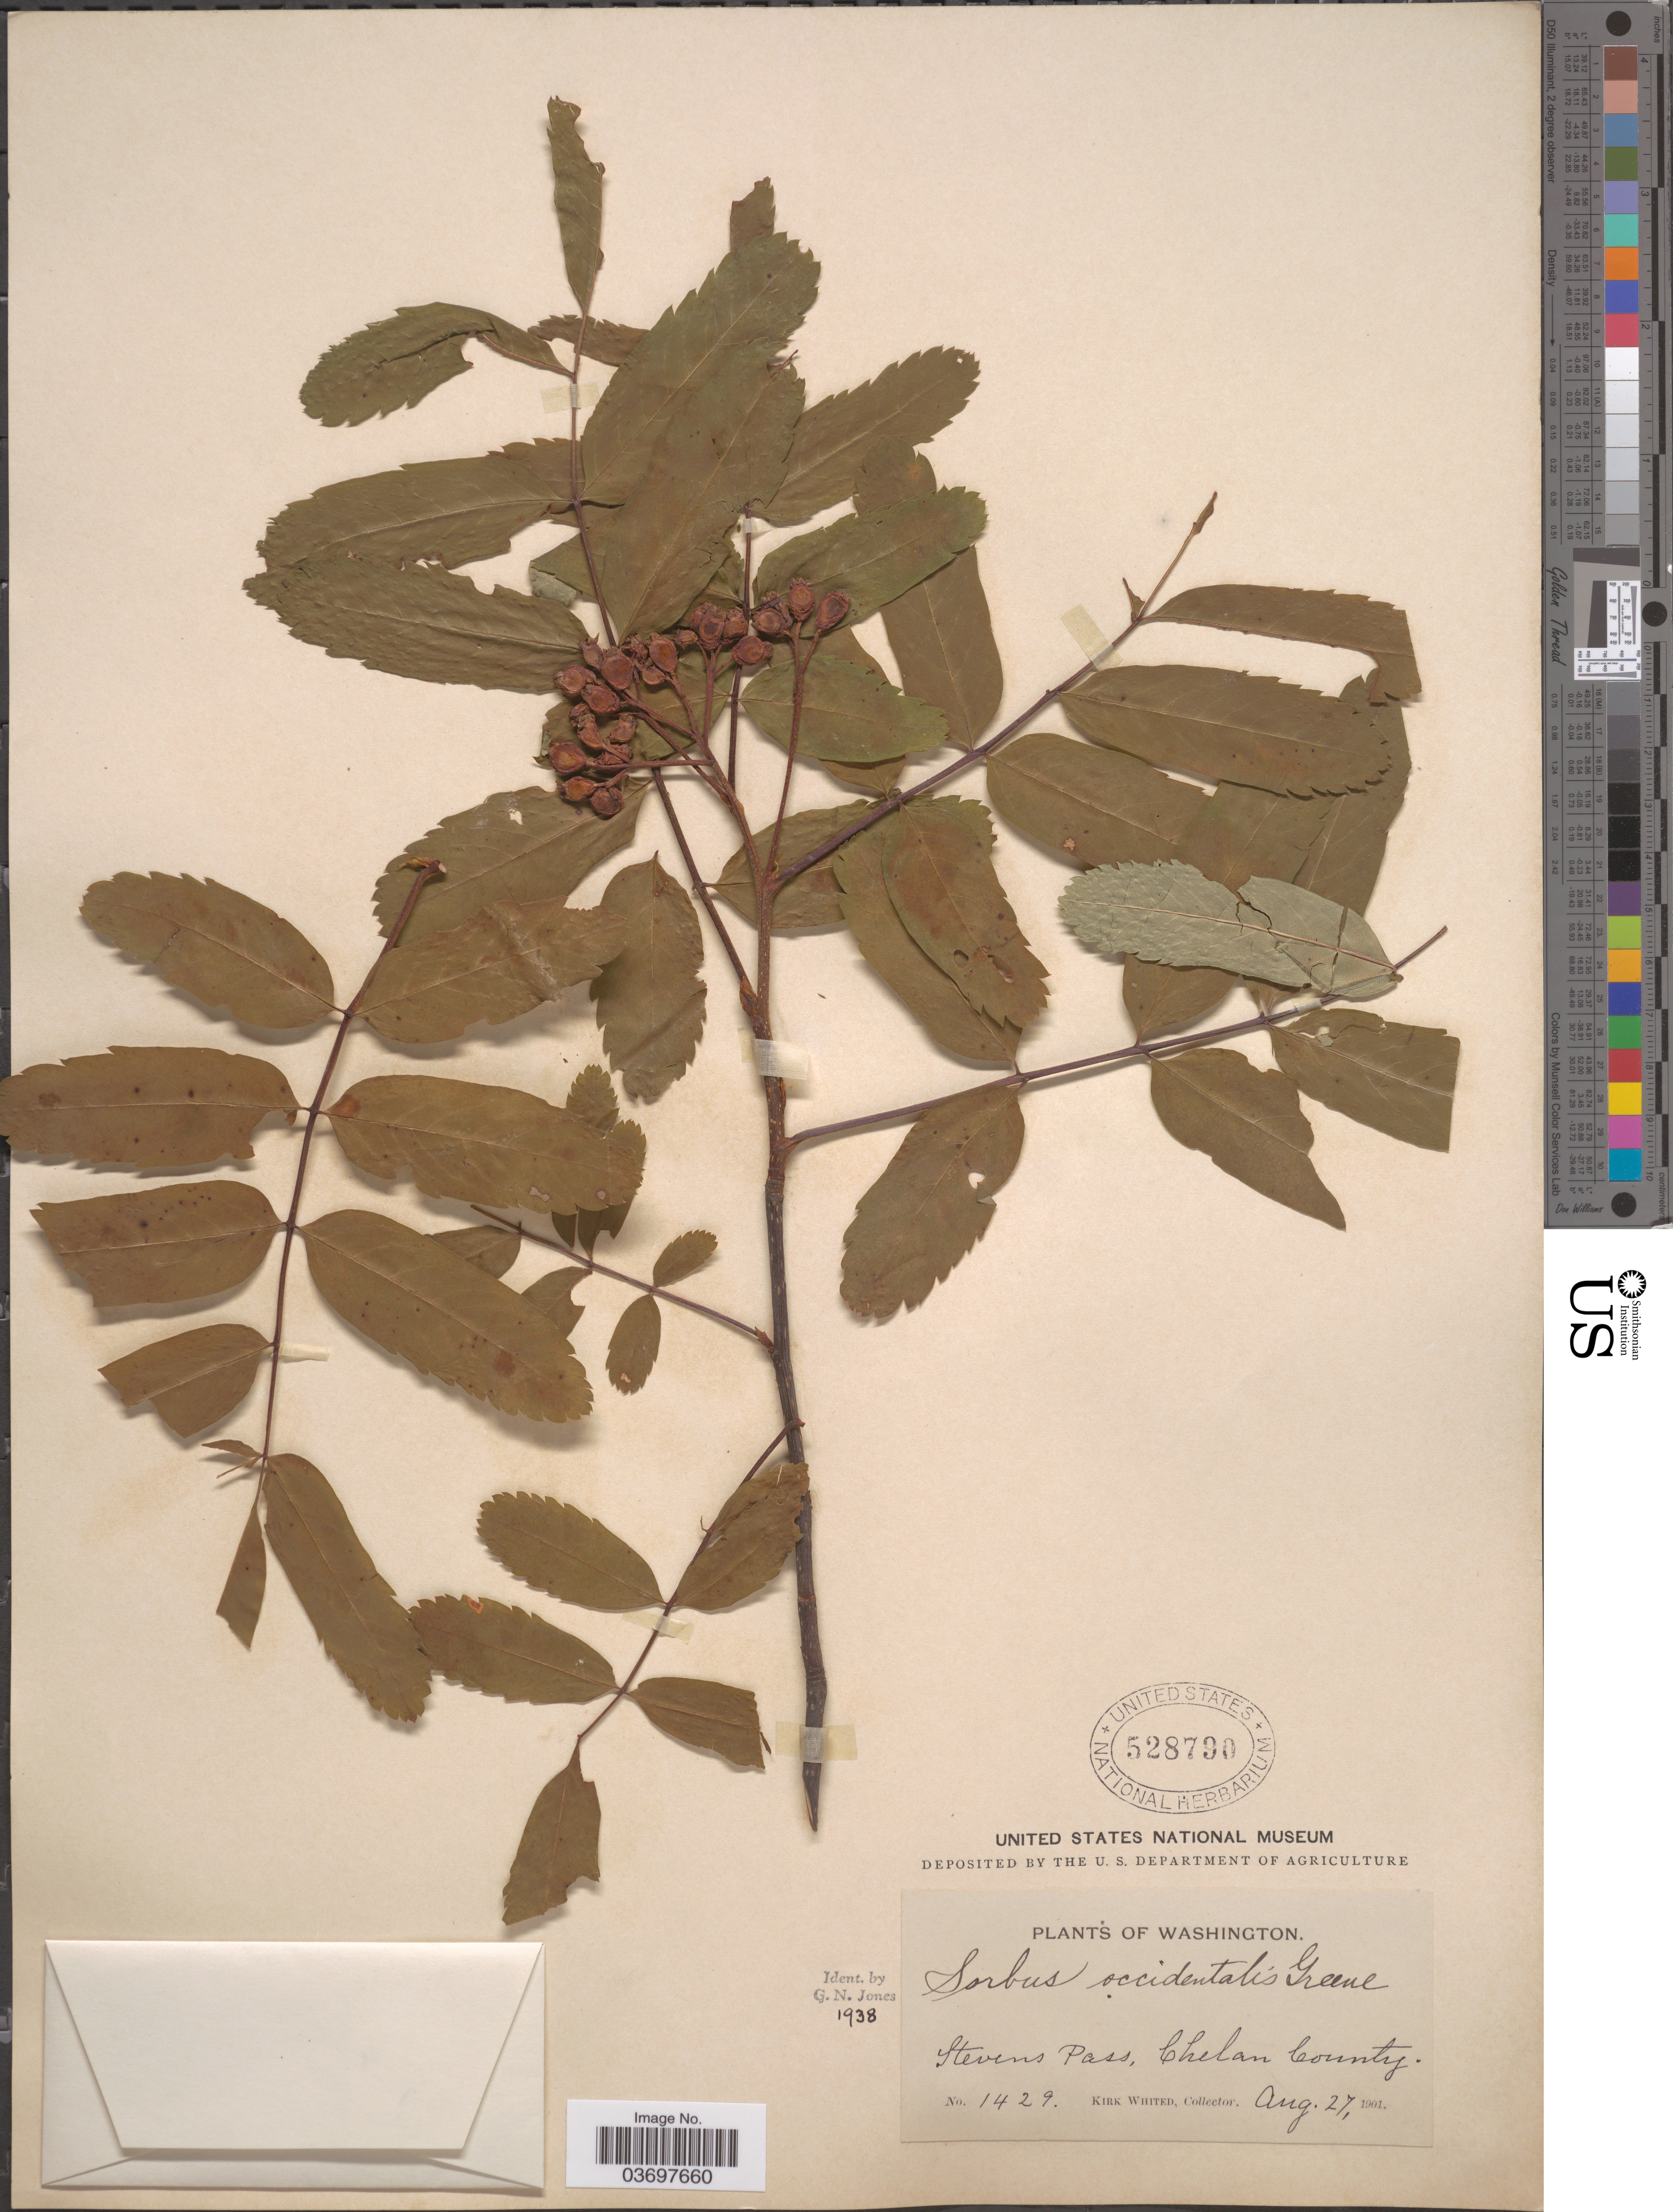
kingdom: Plantae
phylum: Tracheophyta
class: Magnoliopsida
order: Rosales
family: Rosaceae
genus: Sorbus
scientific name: Sorbus pumila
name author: Raf.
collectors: K. Whited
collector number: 1429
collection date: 1901-08-27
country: United States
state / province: Washington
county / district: Chelan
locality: Stevens Pass, Chelan County.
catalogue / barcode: US 528790